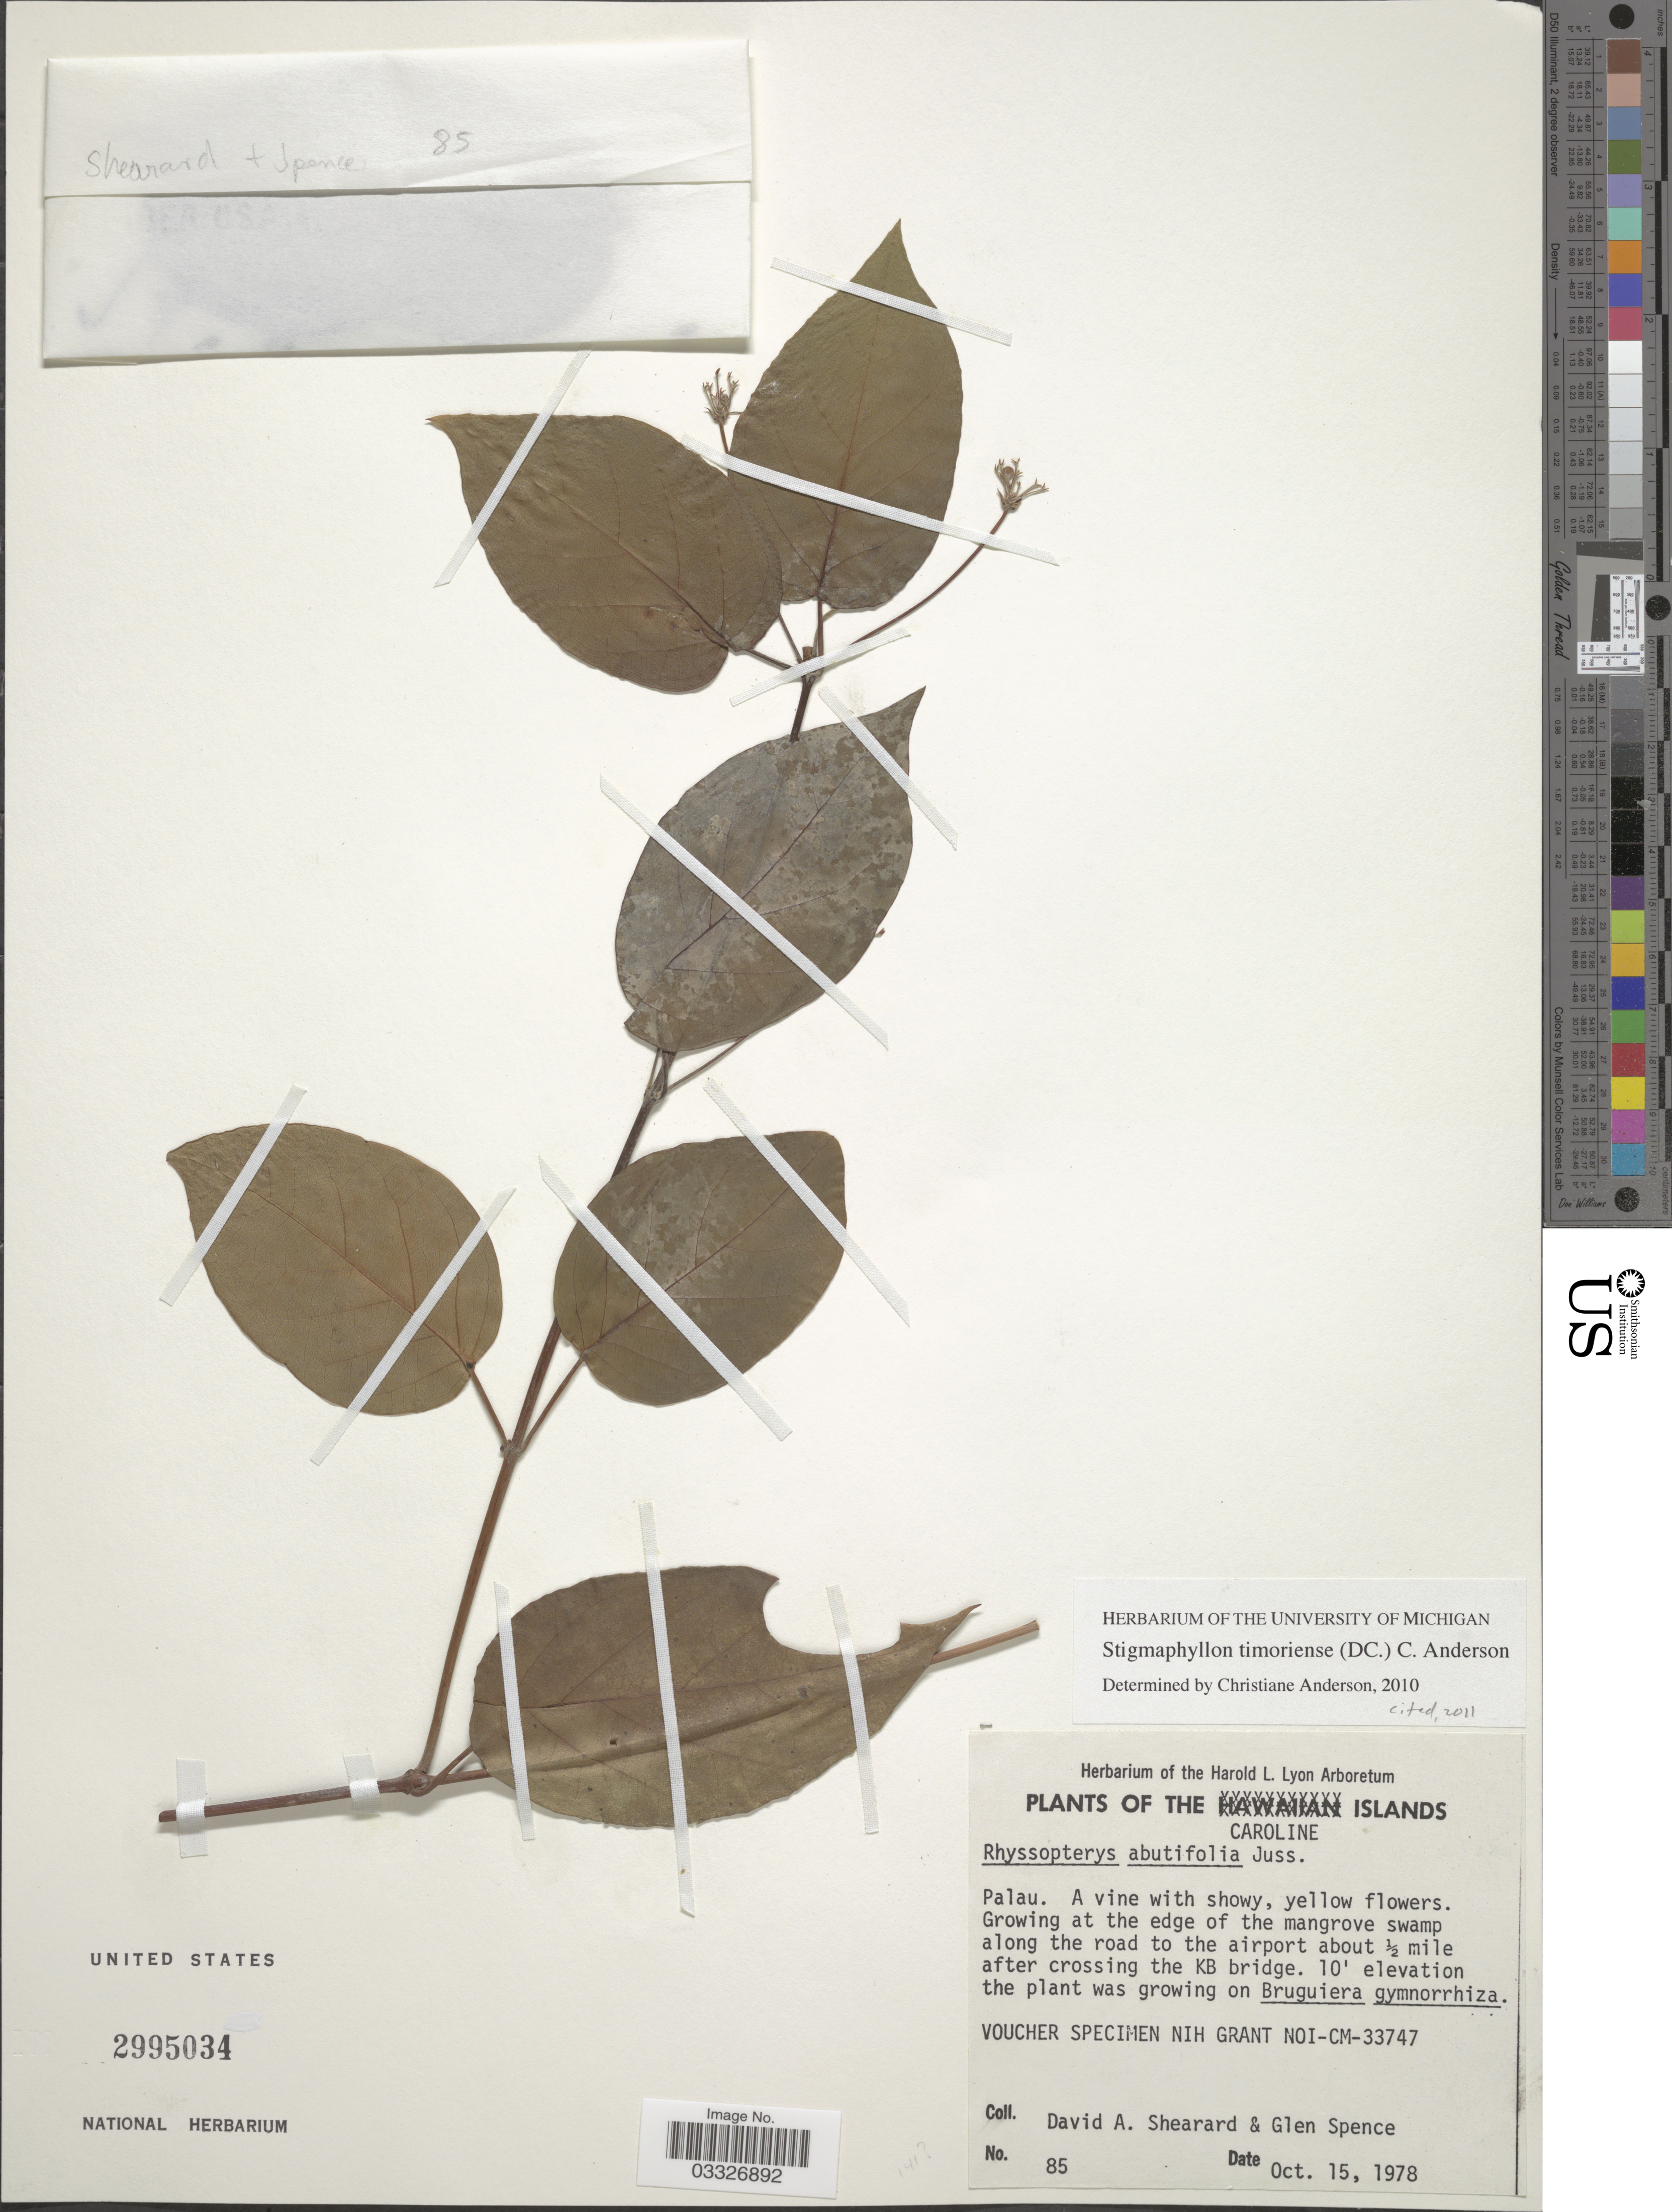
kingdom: Plantae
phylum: Tracheophyta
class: Magnoliopsida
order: Malpighiales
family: Malpighiaceae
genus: Stigmaphyllon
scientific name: Stigmaphyllon timoriense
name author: (DC.) C.E. Anderson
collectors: D. Shearard & G. Spence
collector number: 85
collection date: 1978-10-15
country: Palau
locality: The Caroline Islands. Palau. Along the road to the airport about ½ mile after crossing the KB bridge.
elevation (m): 3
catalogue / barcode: US 2995034